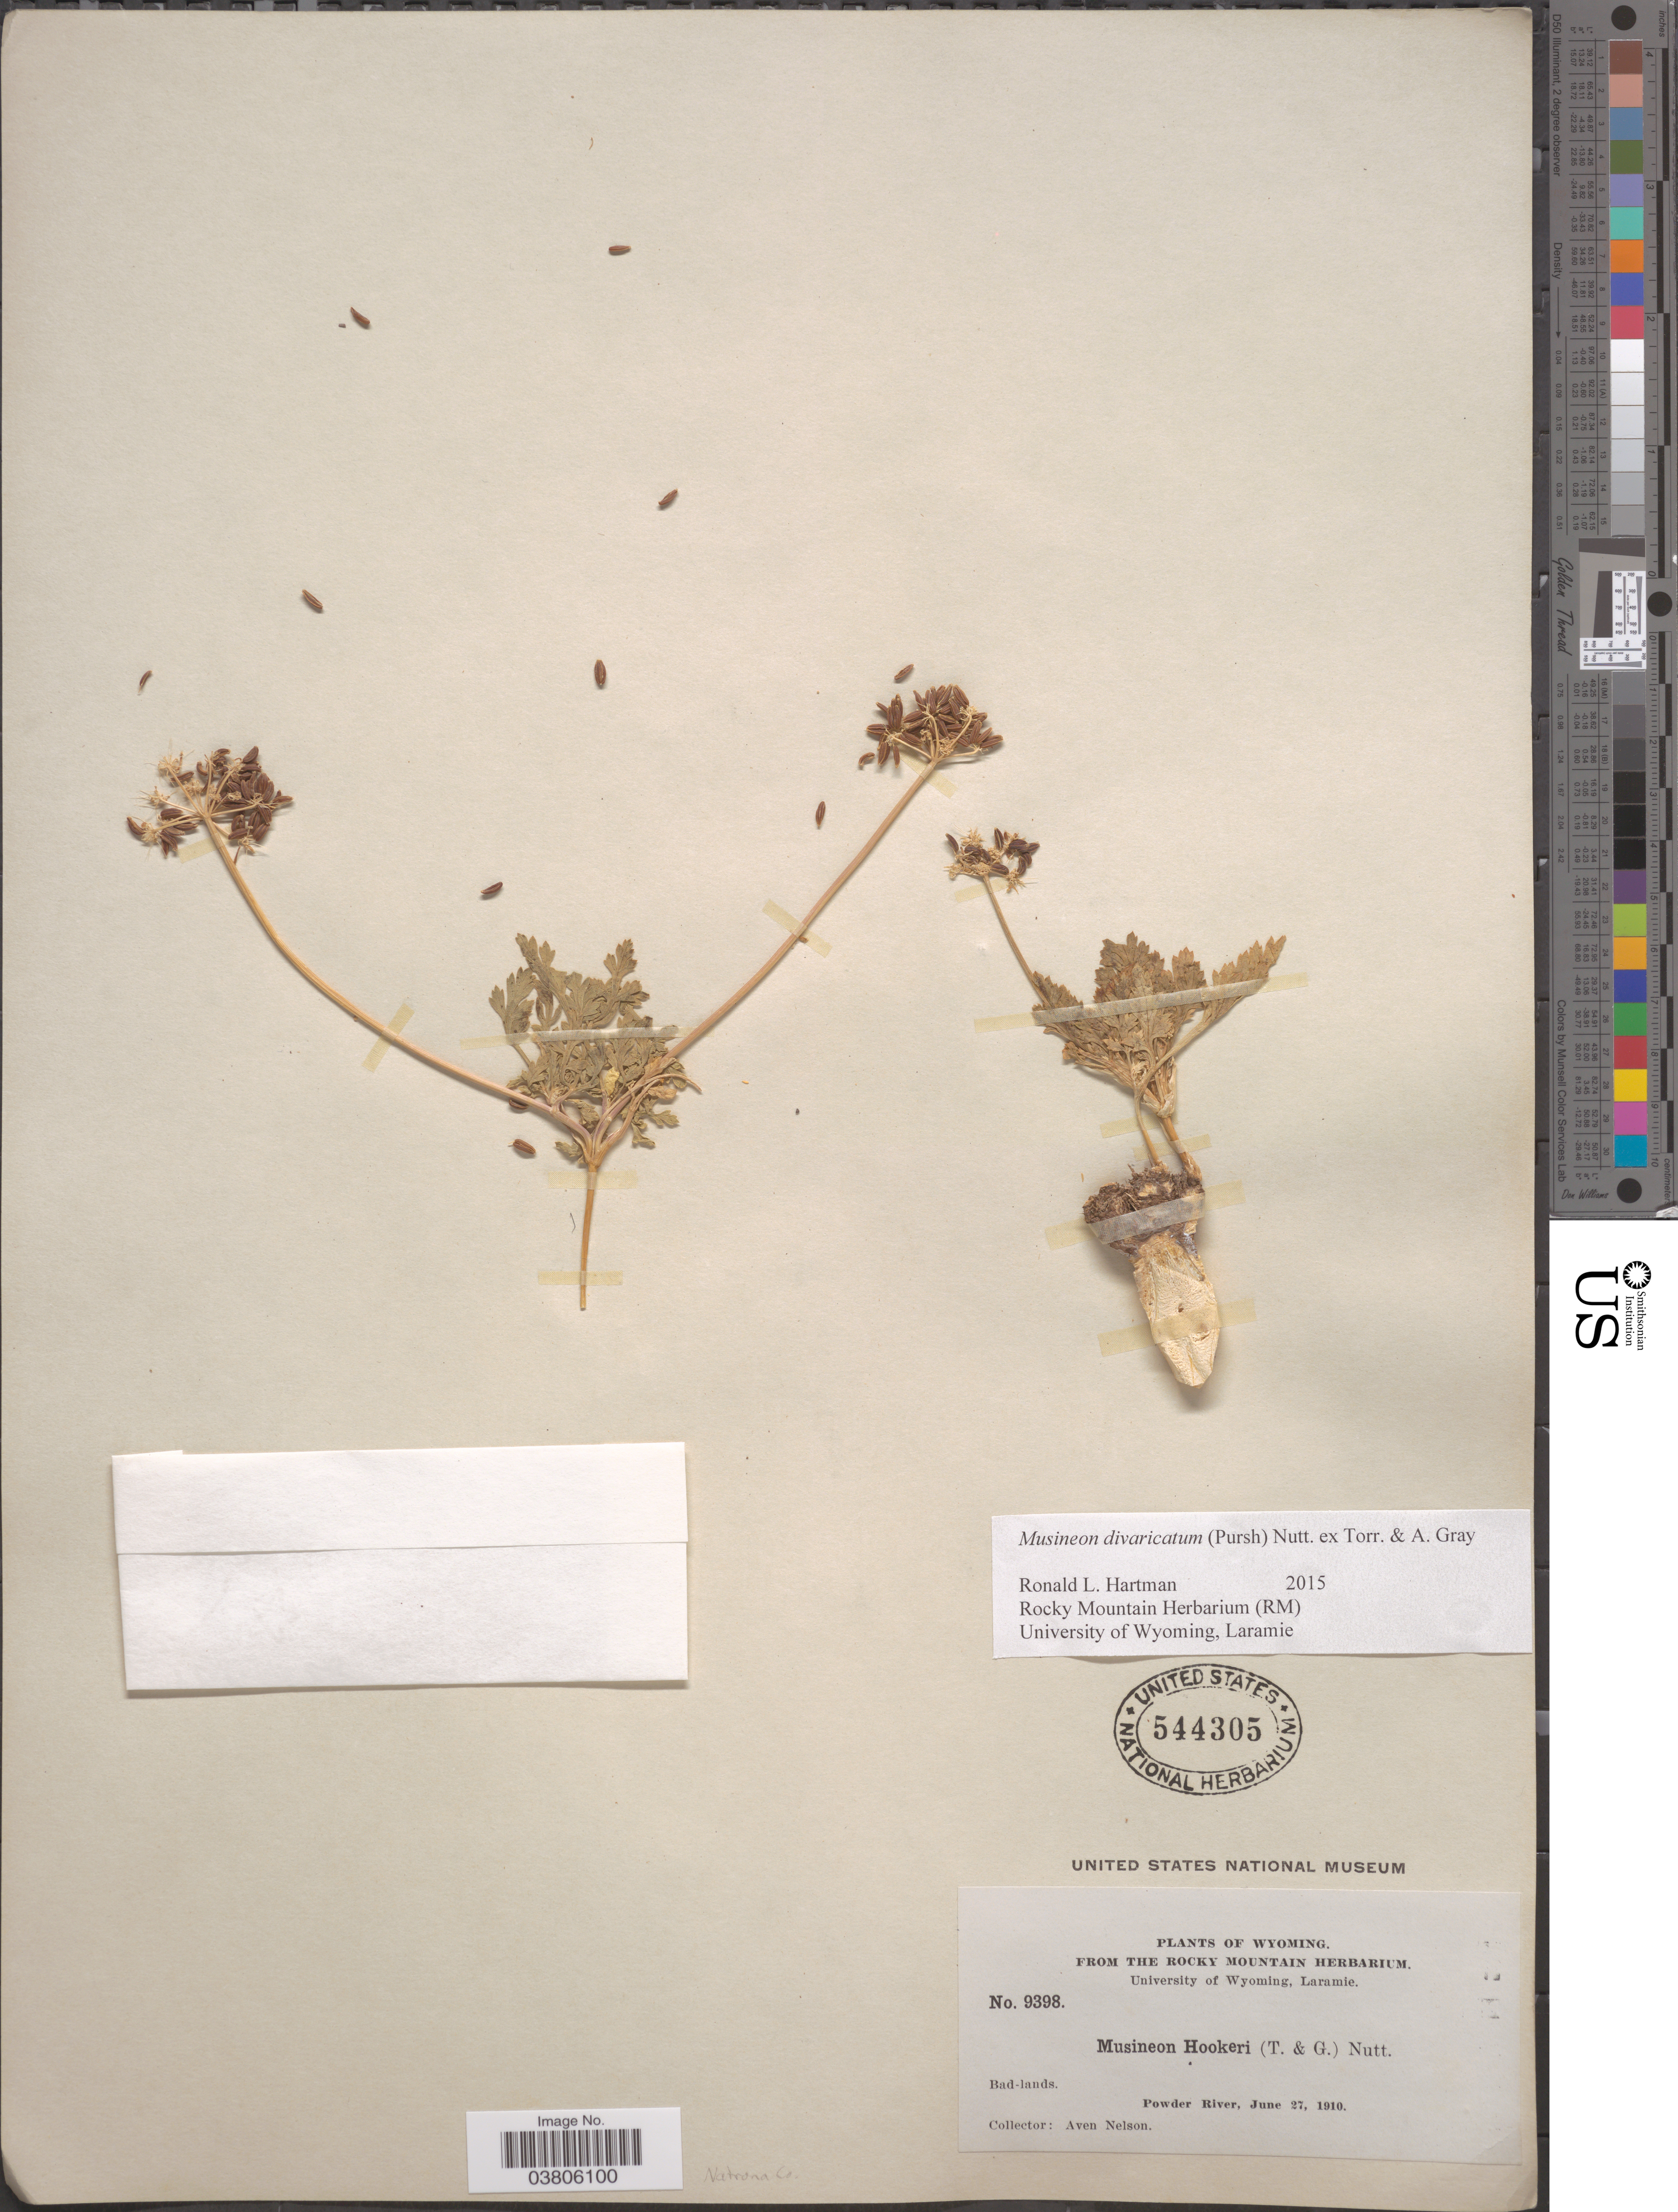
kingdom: Plantae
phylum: Tracheophyta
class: Magnoliopsida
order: Apiales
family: Apiaceae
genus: Musineon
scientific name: Musineon divaricatum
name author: (Pursh) Nutt.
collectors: A. Nelson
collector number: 9398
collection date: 1910-06-27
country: United States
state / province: Wyoming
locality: Bad-lands. Powder River.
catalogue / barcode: US 544305